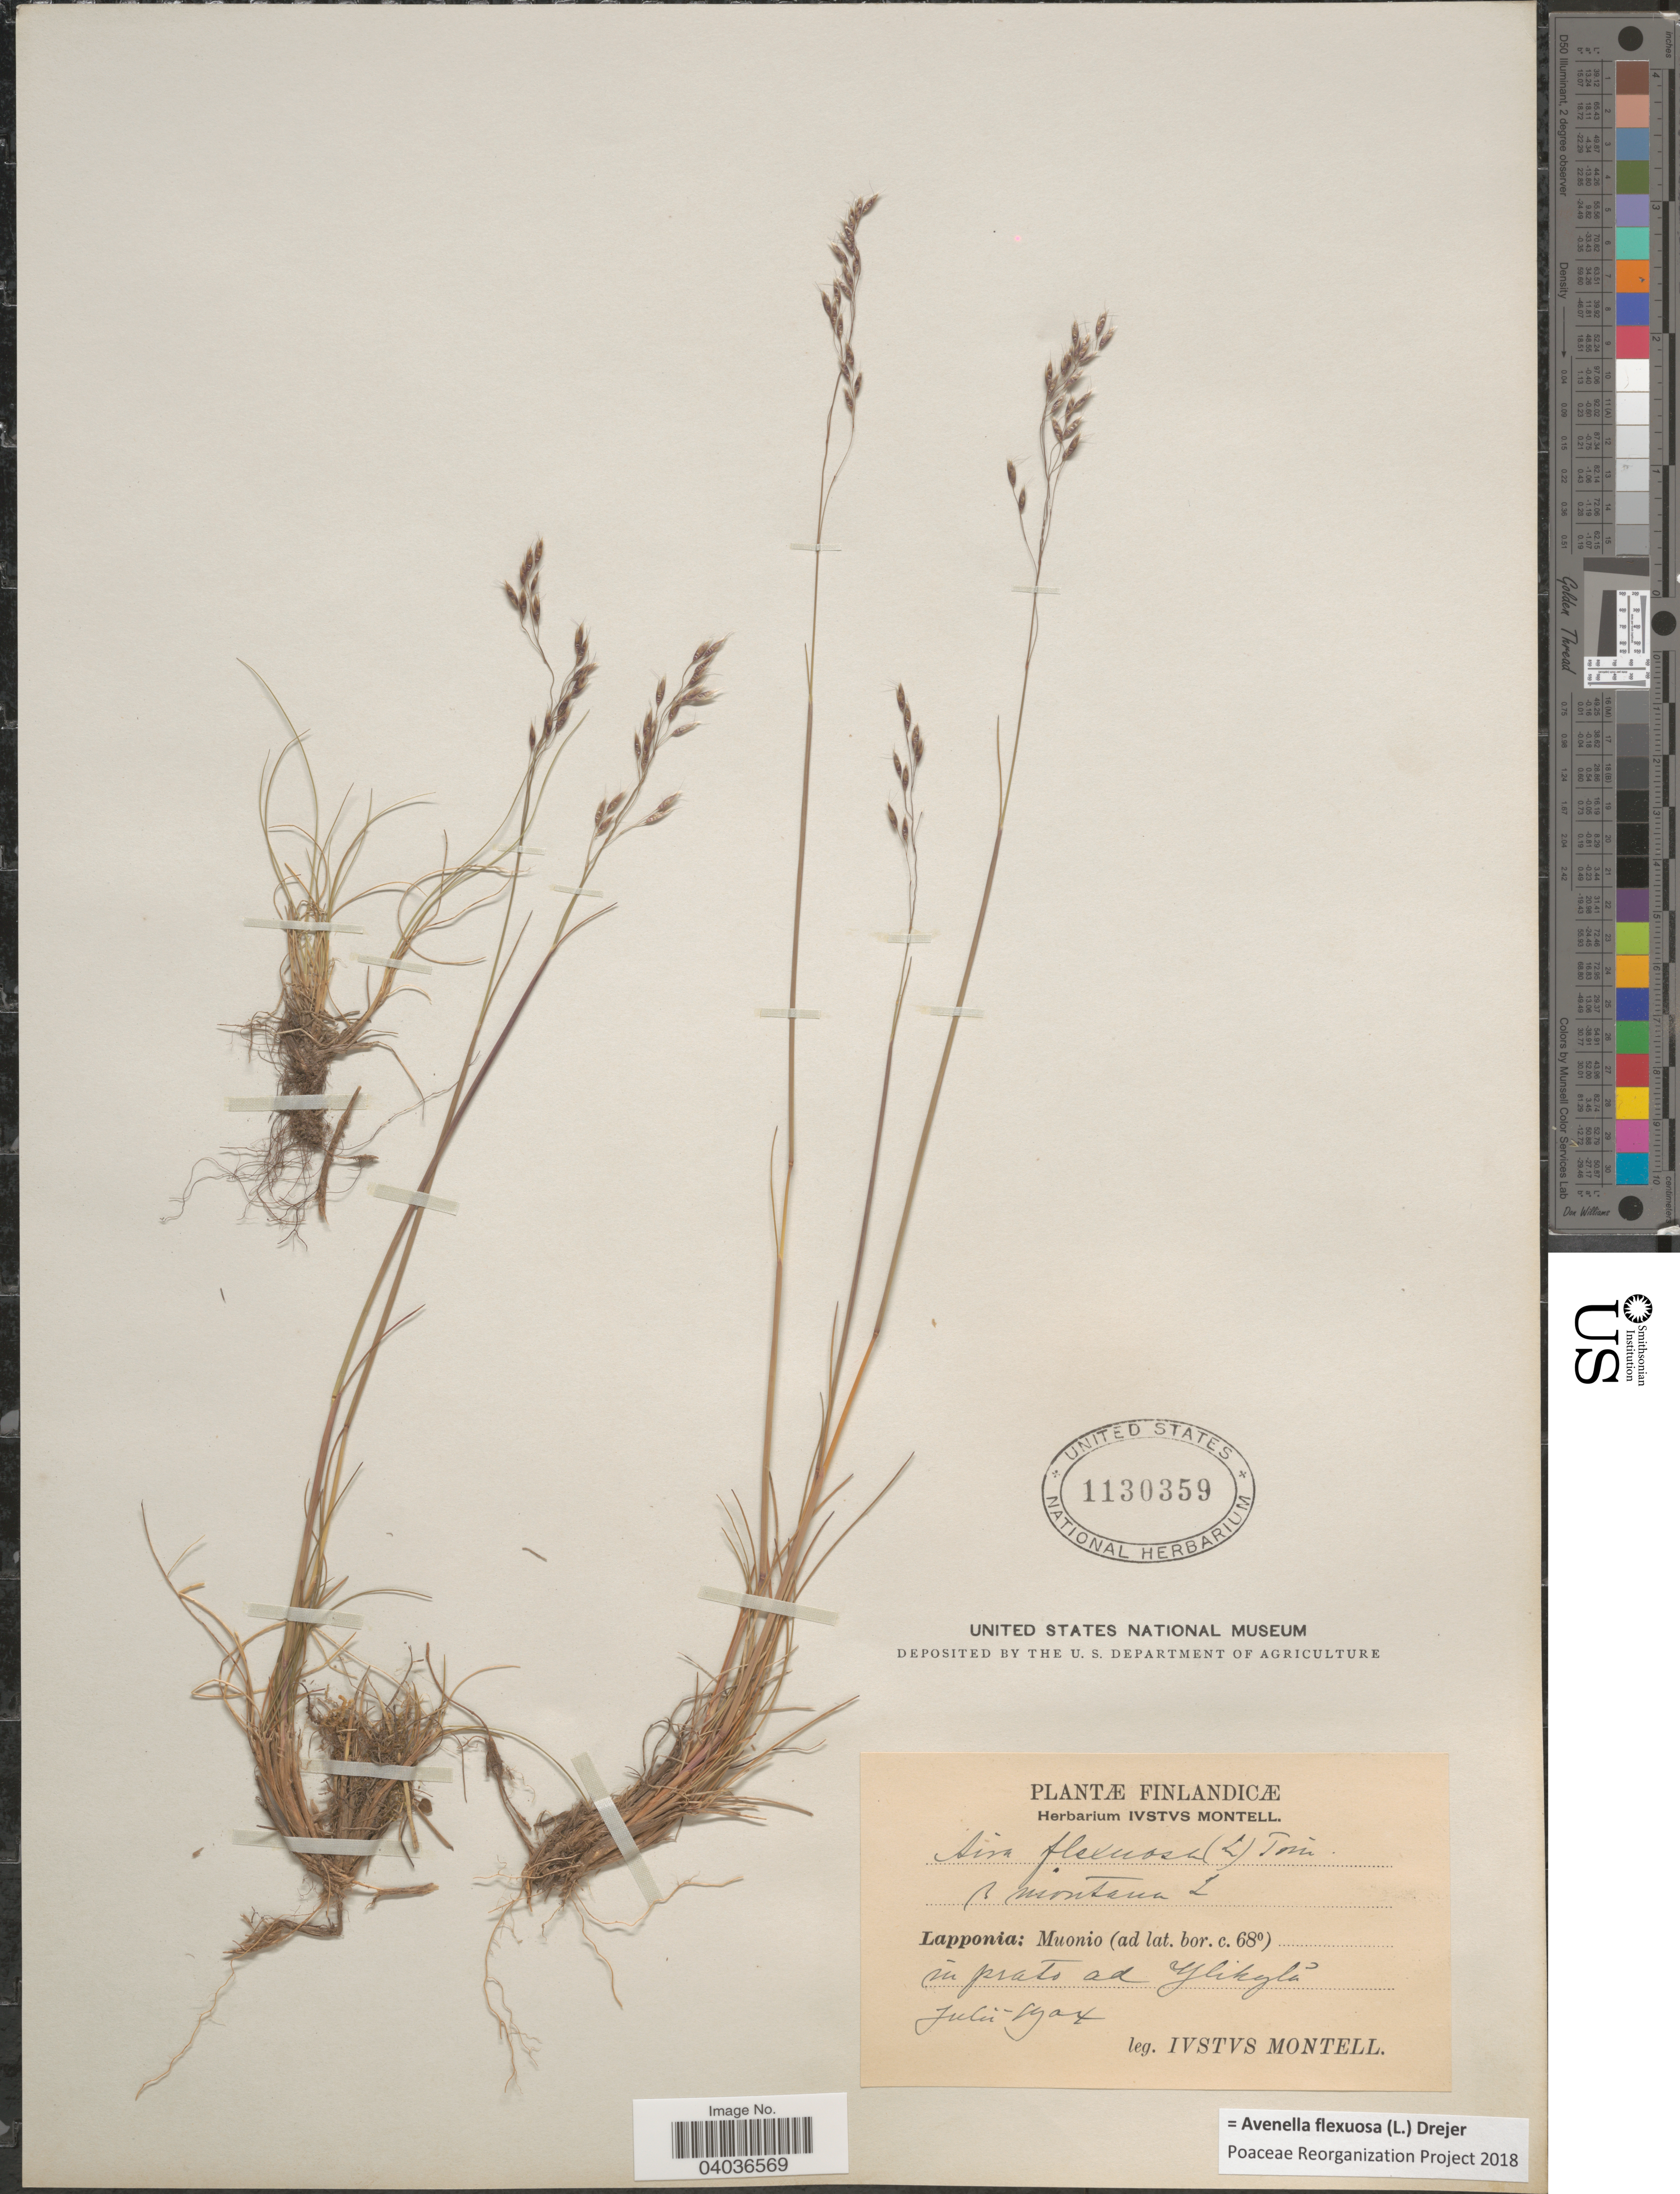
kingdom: Plantae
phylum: Tracheophyta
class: Liliopsida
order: Poales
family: Poaceae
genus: Avenella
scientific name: Avenella flexuosa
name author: (L.) Drejer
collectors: I. Montell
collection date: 1904-07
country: Finland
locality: Finlandicæ. Lapponia: Muonio. In prato ad Ylikyla.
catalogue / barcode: US 1130359